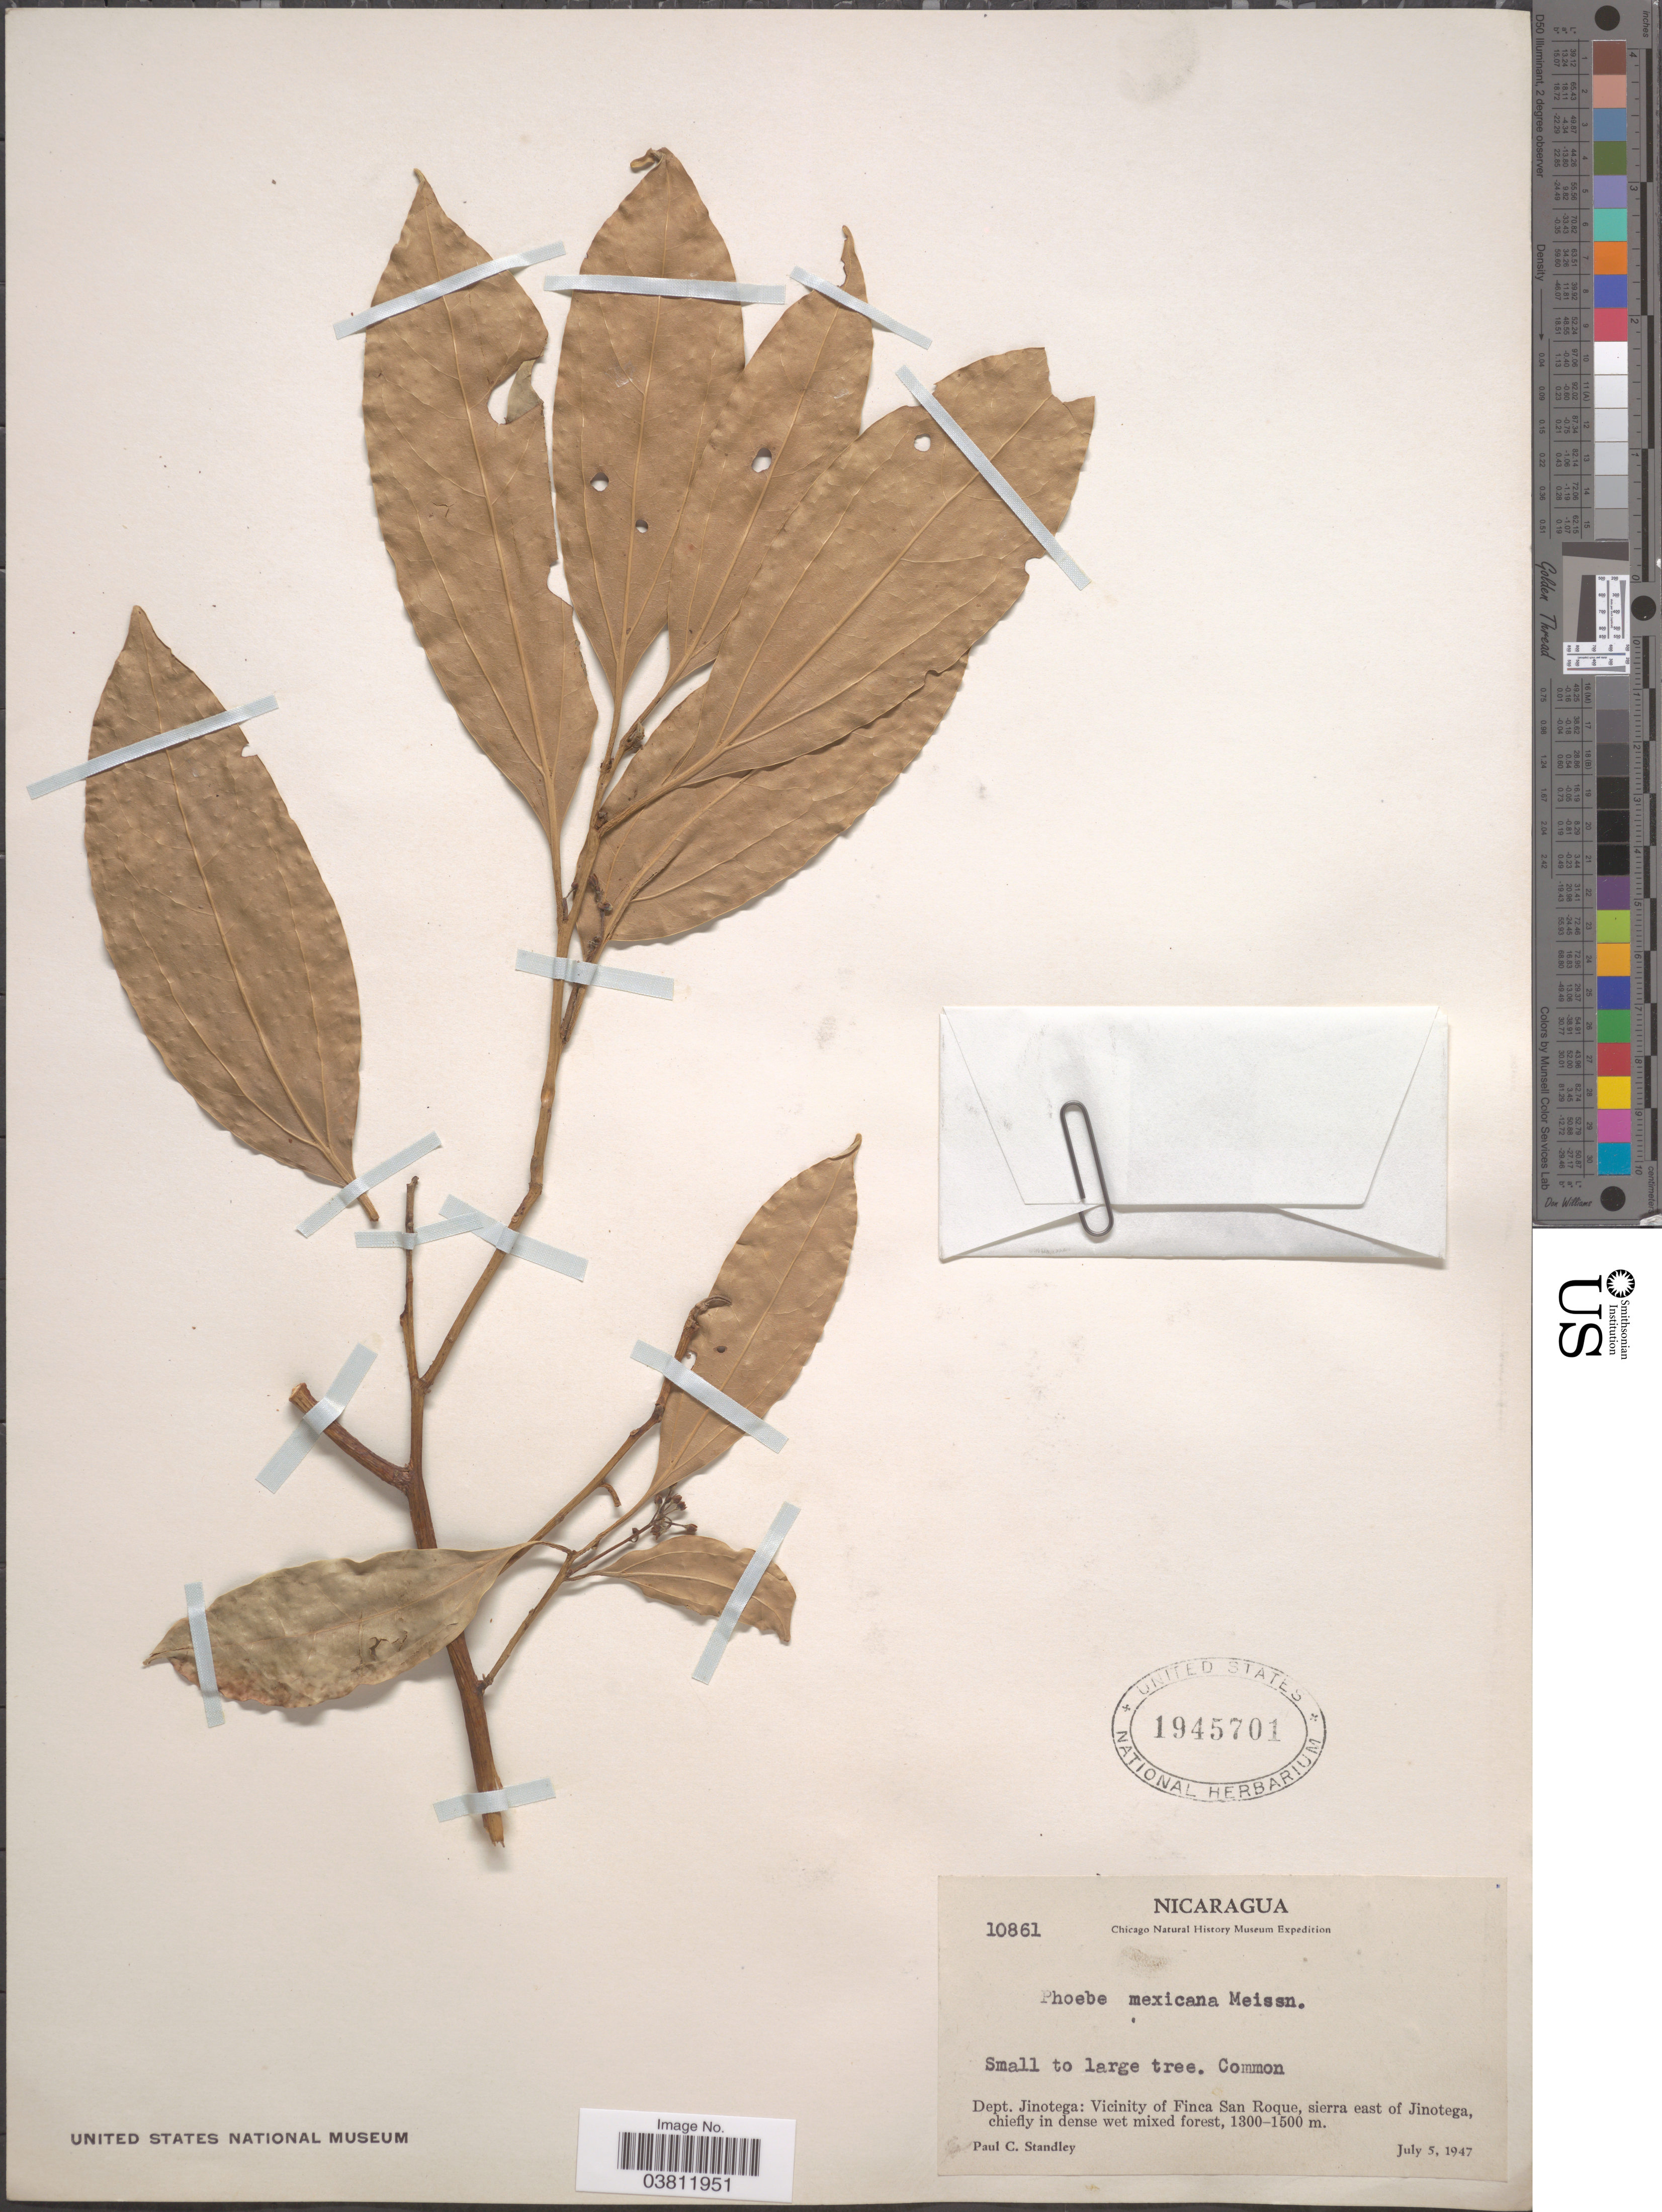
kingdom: Plantae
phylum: Tracheophyta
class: Magnoliopsida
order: Laurales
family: Lauraceae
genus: Phoebe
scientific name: Phoebe mexicana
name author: Meisn.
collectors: P. C. Standley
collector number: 10861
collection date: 1947-07-05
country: Nicaragua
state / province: Jinotega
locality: Dept. Jinotega: Vicinity of Finca San Roque, sierra east of Jinotega.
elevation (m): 1300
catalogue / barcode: US 1945701